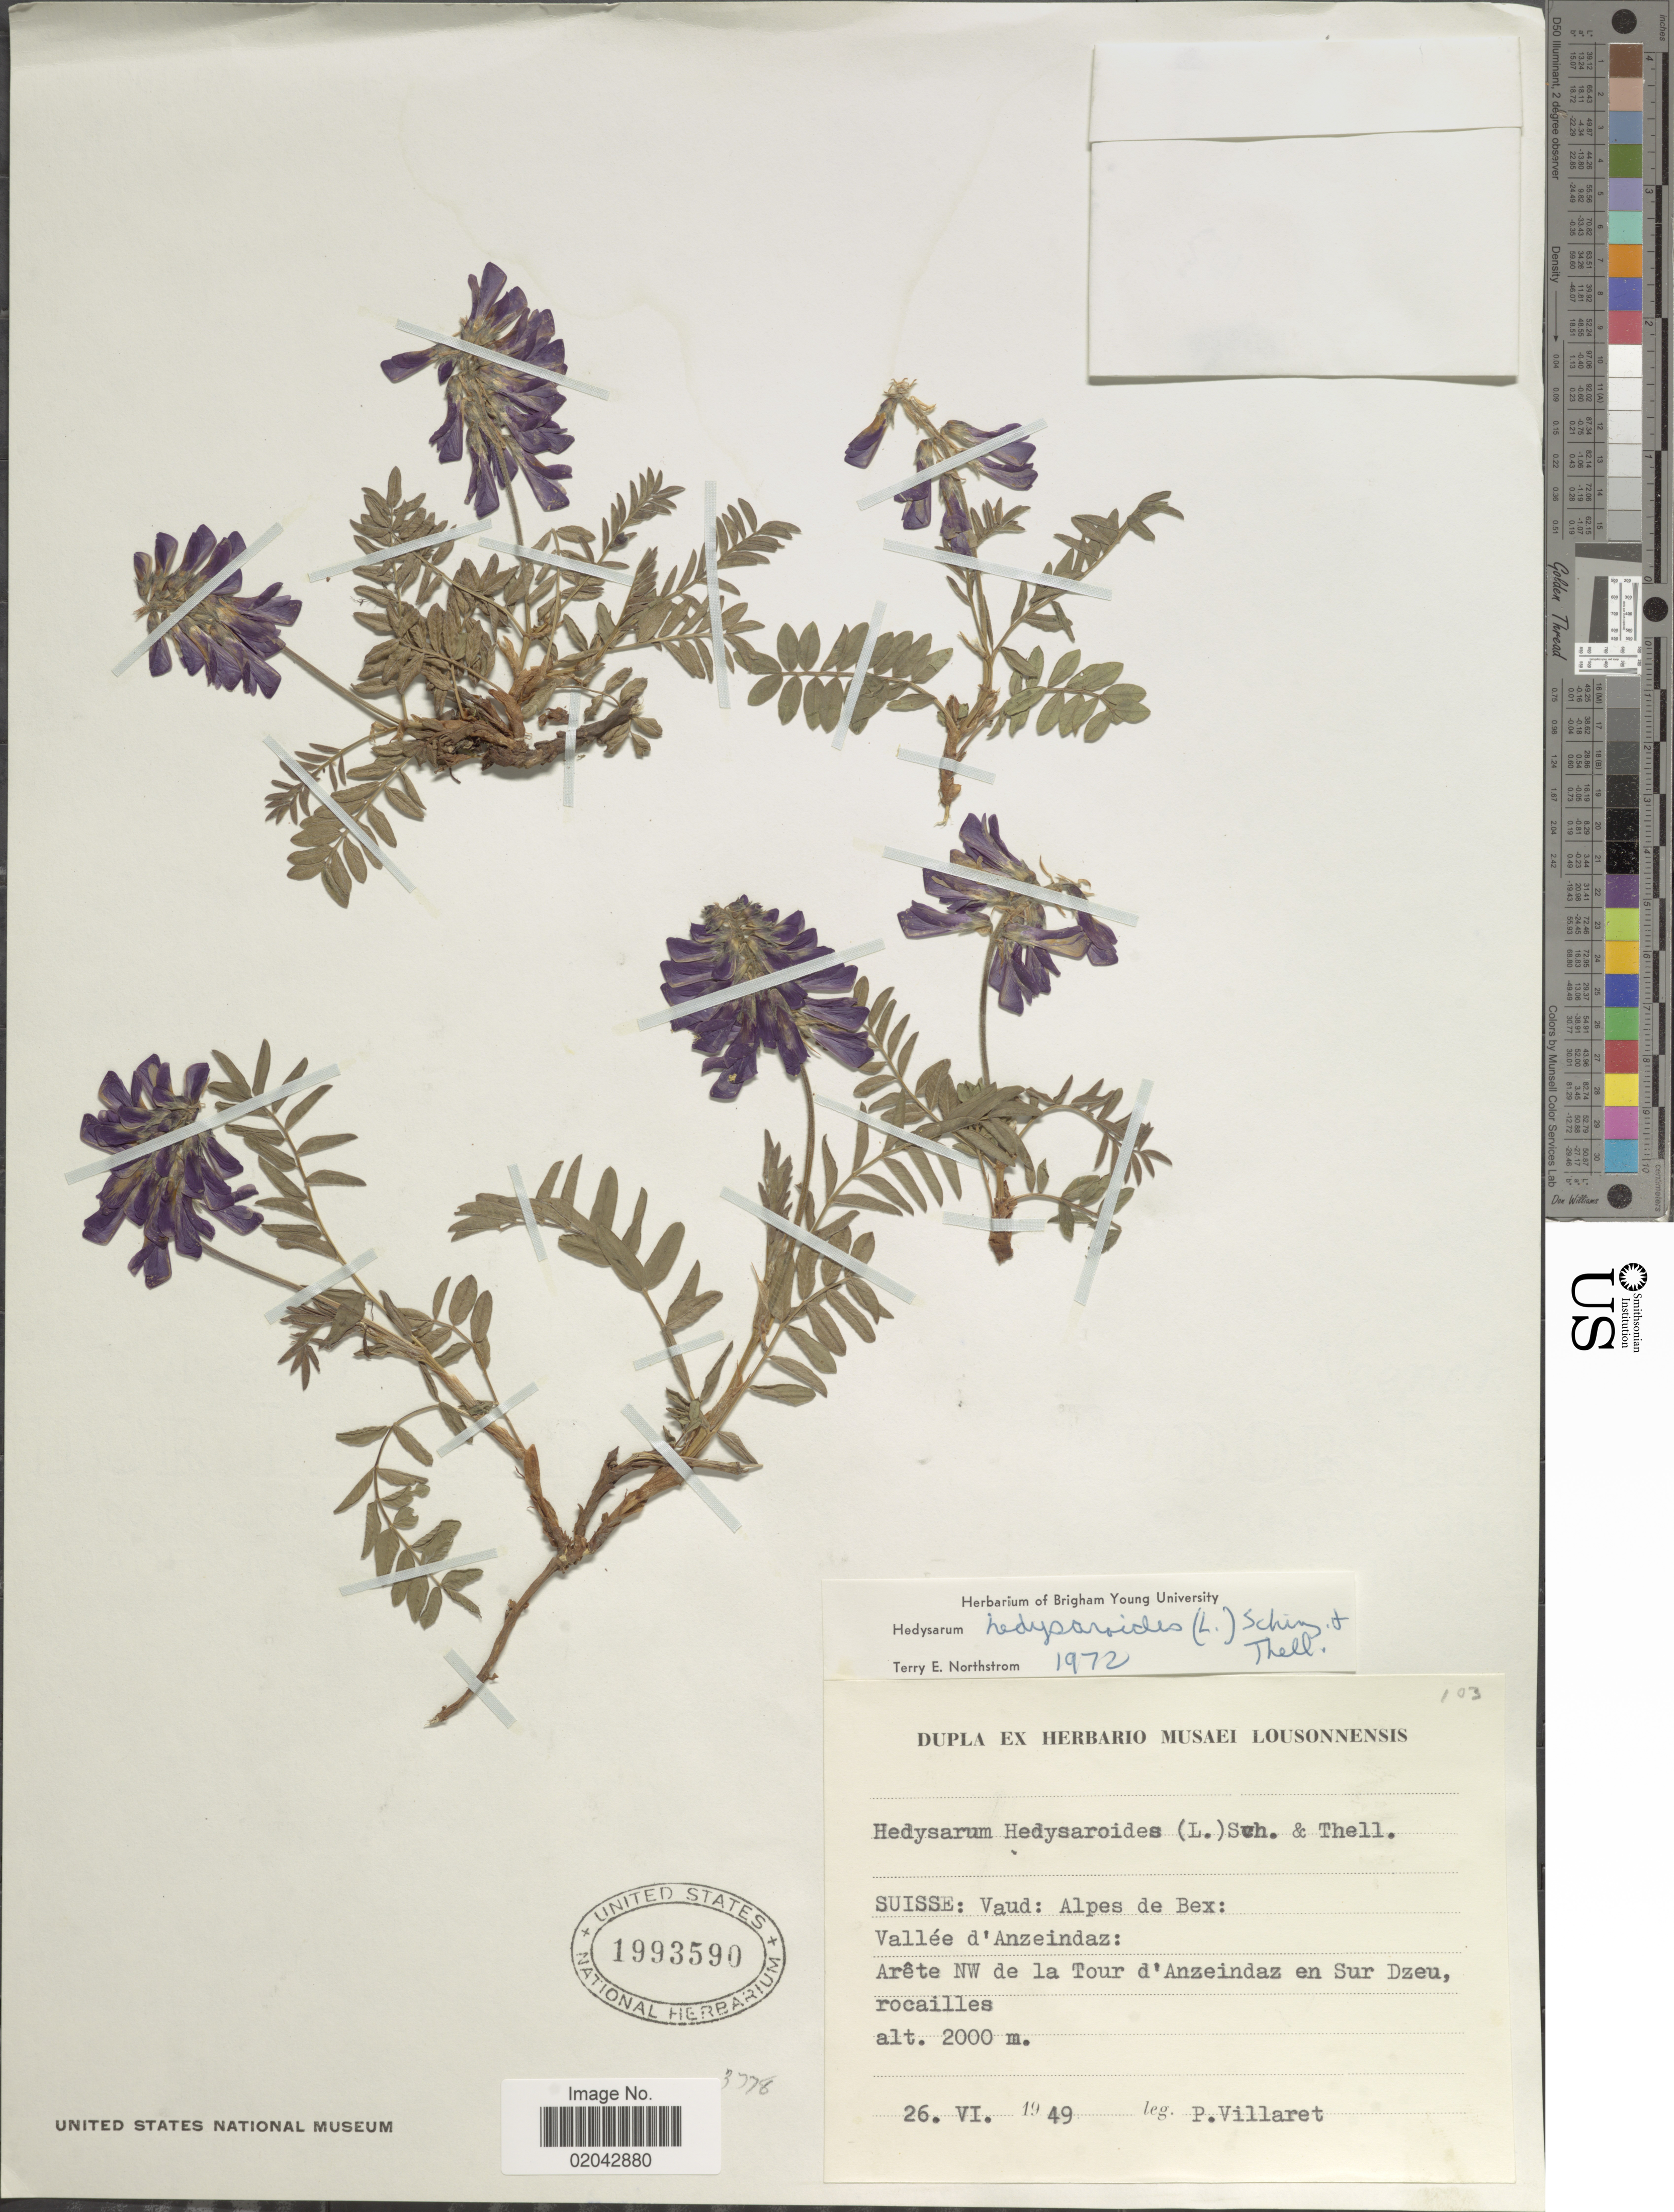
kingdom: Plantae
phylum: Tracheophyta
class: Magnoliopsida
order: Fabales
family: Fabaceae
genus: Hedysarum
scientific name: Hedysarum hedysaroides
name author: (L.) Schinz & Thell.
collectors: P. Villaret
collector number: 103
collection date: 1949-06-26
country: Switzerland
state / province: Vaud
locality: Suisse: Alpes de Vex: Vallee d'Anzeindaz: Arete NW de la Tour d'Anzeindaz en Sur Dzeu, rocailles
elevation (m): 2000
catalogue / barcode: US 1993590